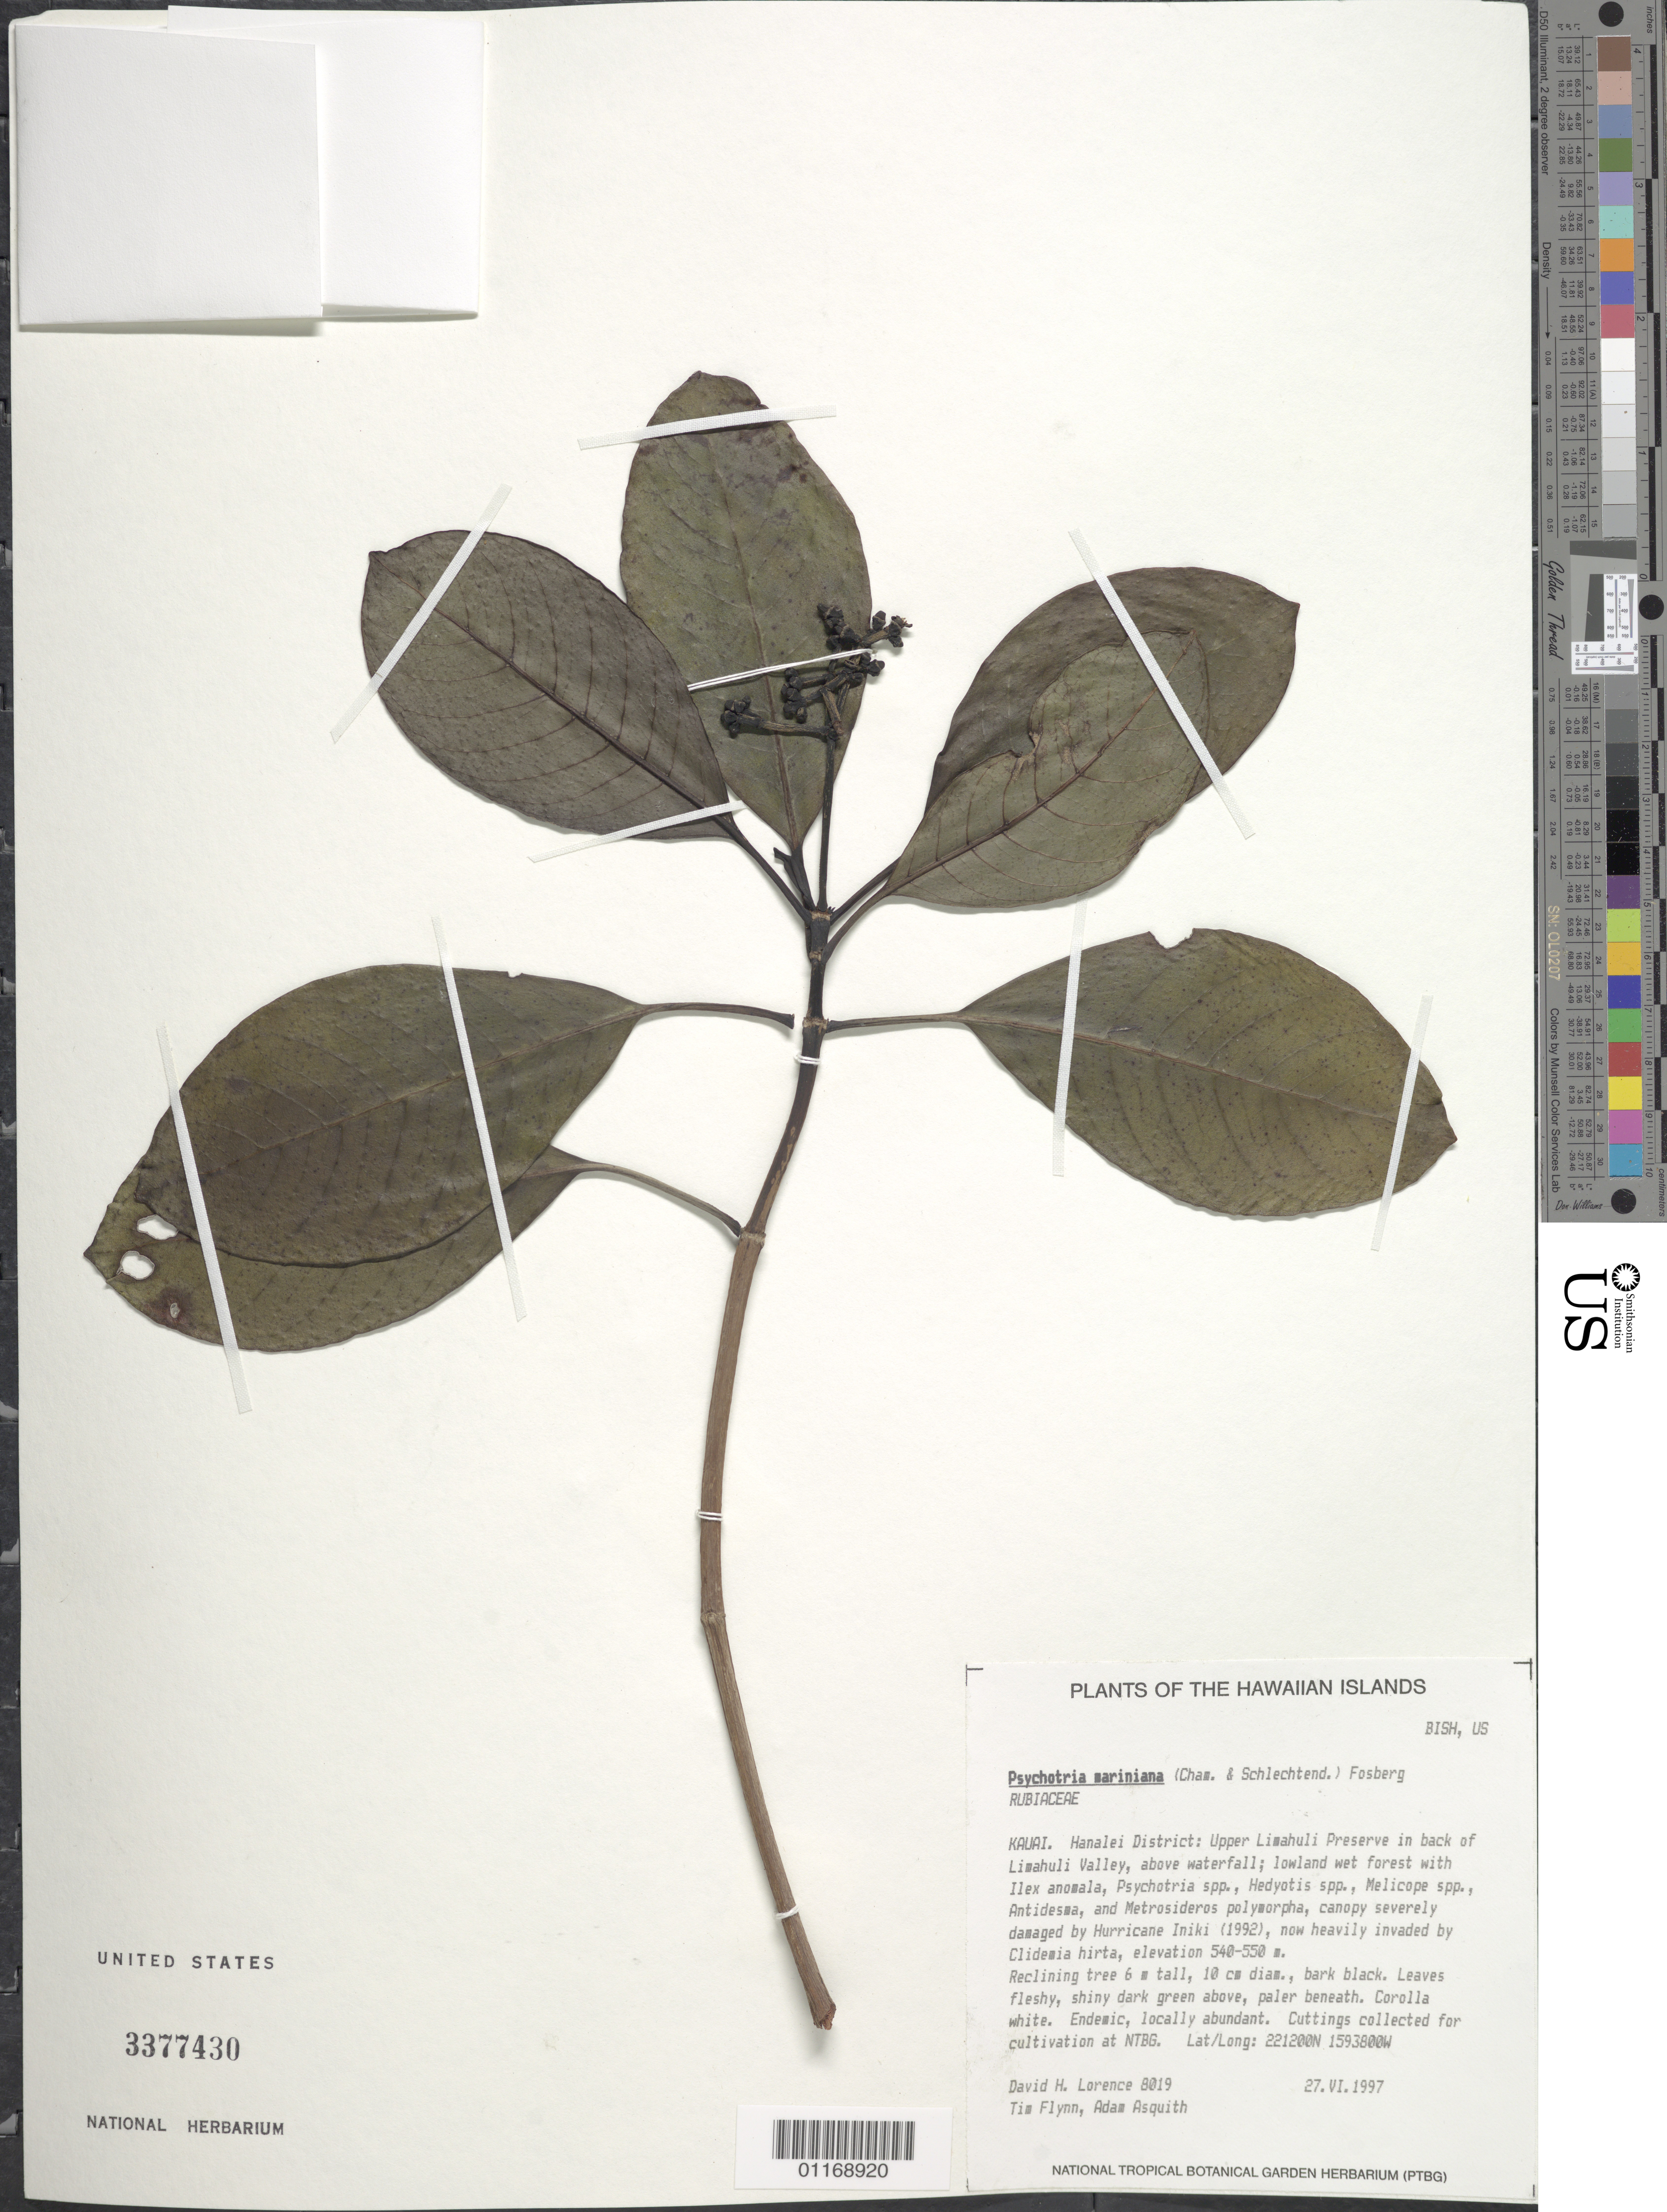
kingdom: Plantae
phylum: Tracheophyta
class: Magnoliopsida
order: Gentianales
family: Rubiaceae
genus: Psychotria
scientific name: Psychotria mariniana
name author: (Cham. & Schltdl.) Fosberg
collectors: D. Lorence, T. W. Flynn & A. Asquith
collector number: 8019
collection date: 1997-06-27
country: United States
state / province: Hawaii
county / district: Kauai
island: Kaua'i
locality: Hanalei District, upper Limahuli Preserve in back on Limahuli Valley, above waterfall.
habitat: lowland wet forest, canopy severely damaged by Hurricane Iniki (1992).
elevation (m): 540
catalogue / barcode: US 3377430